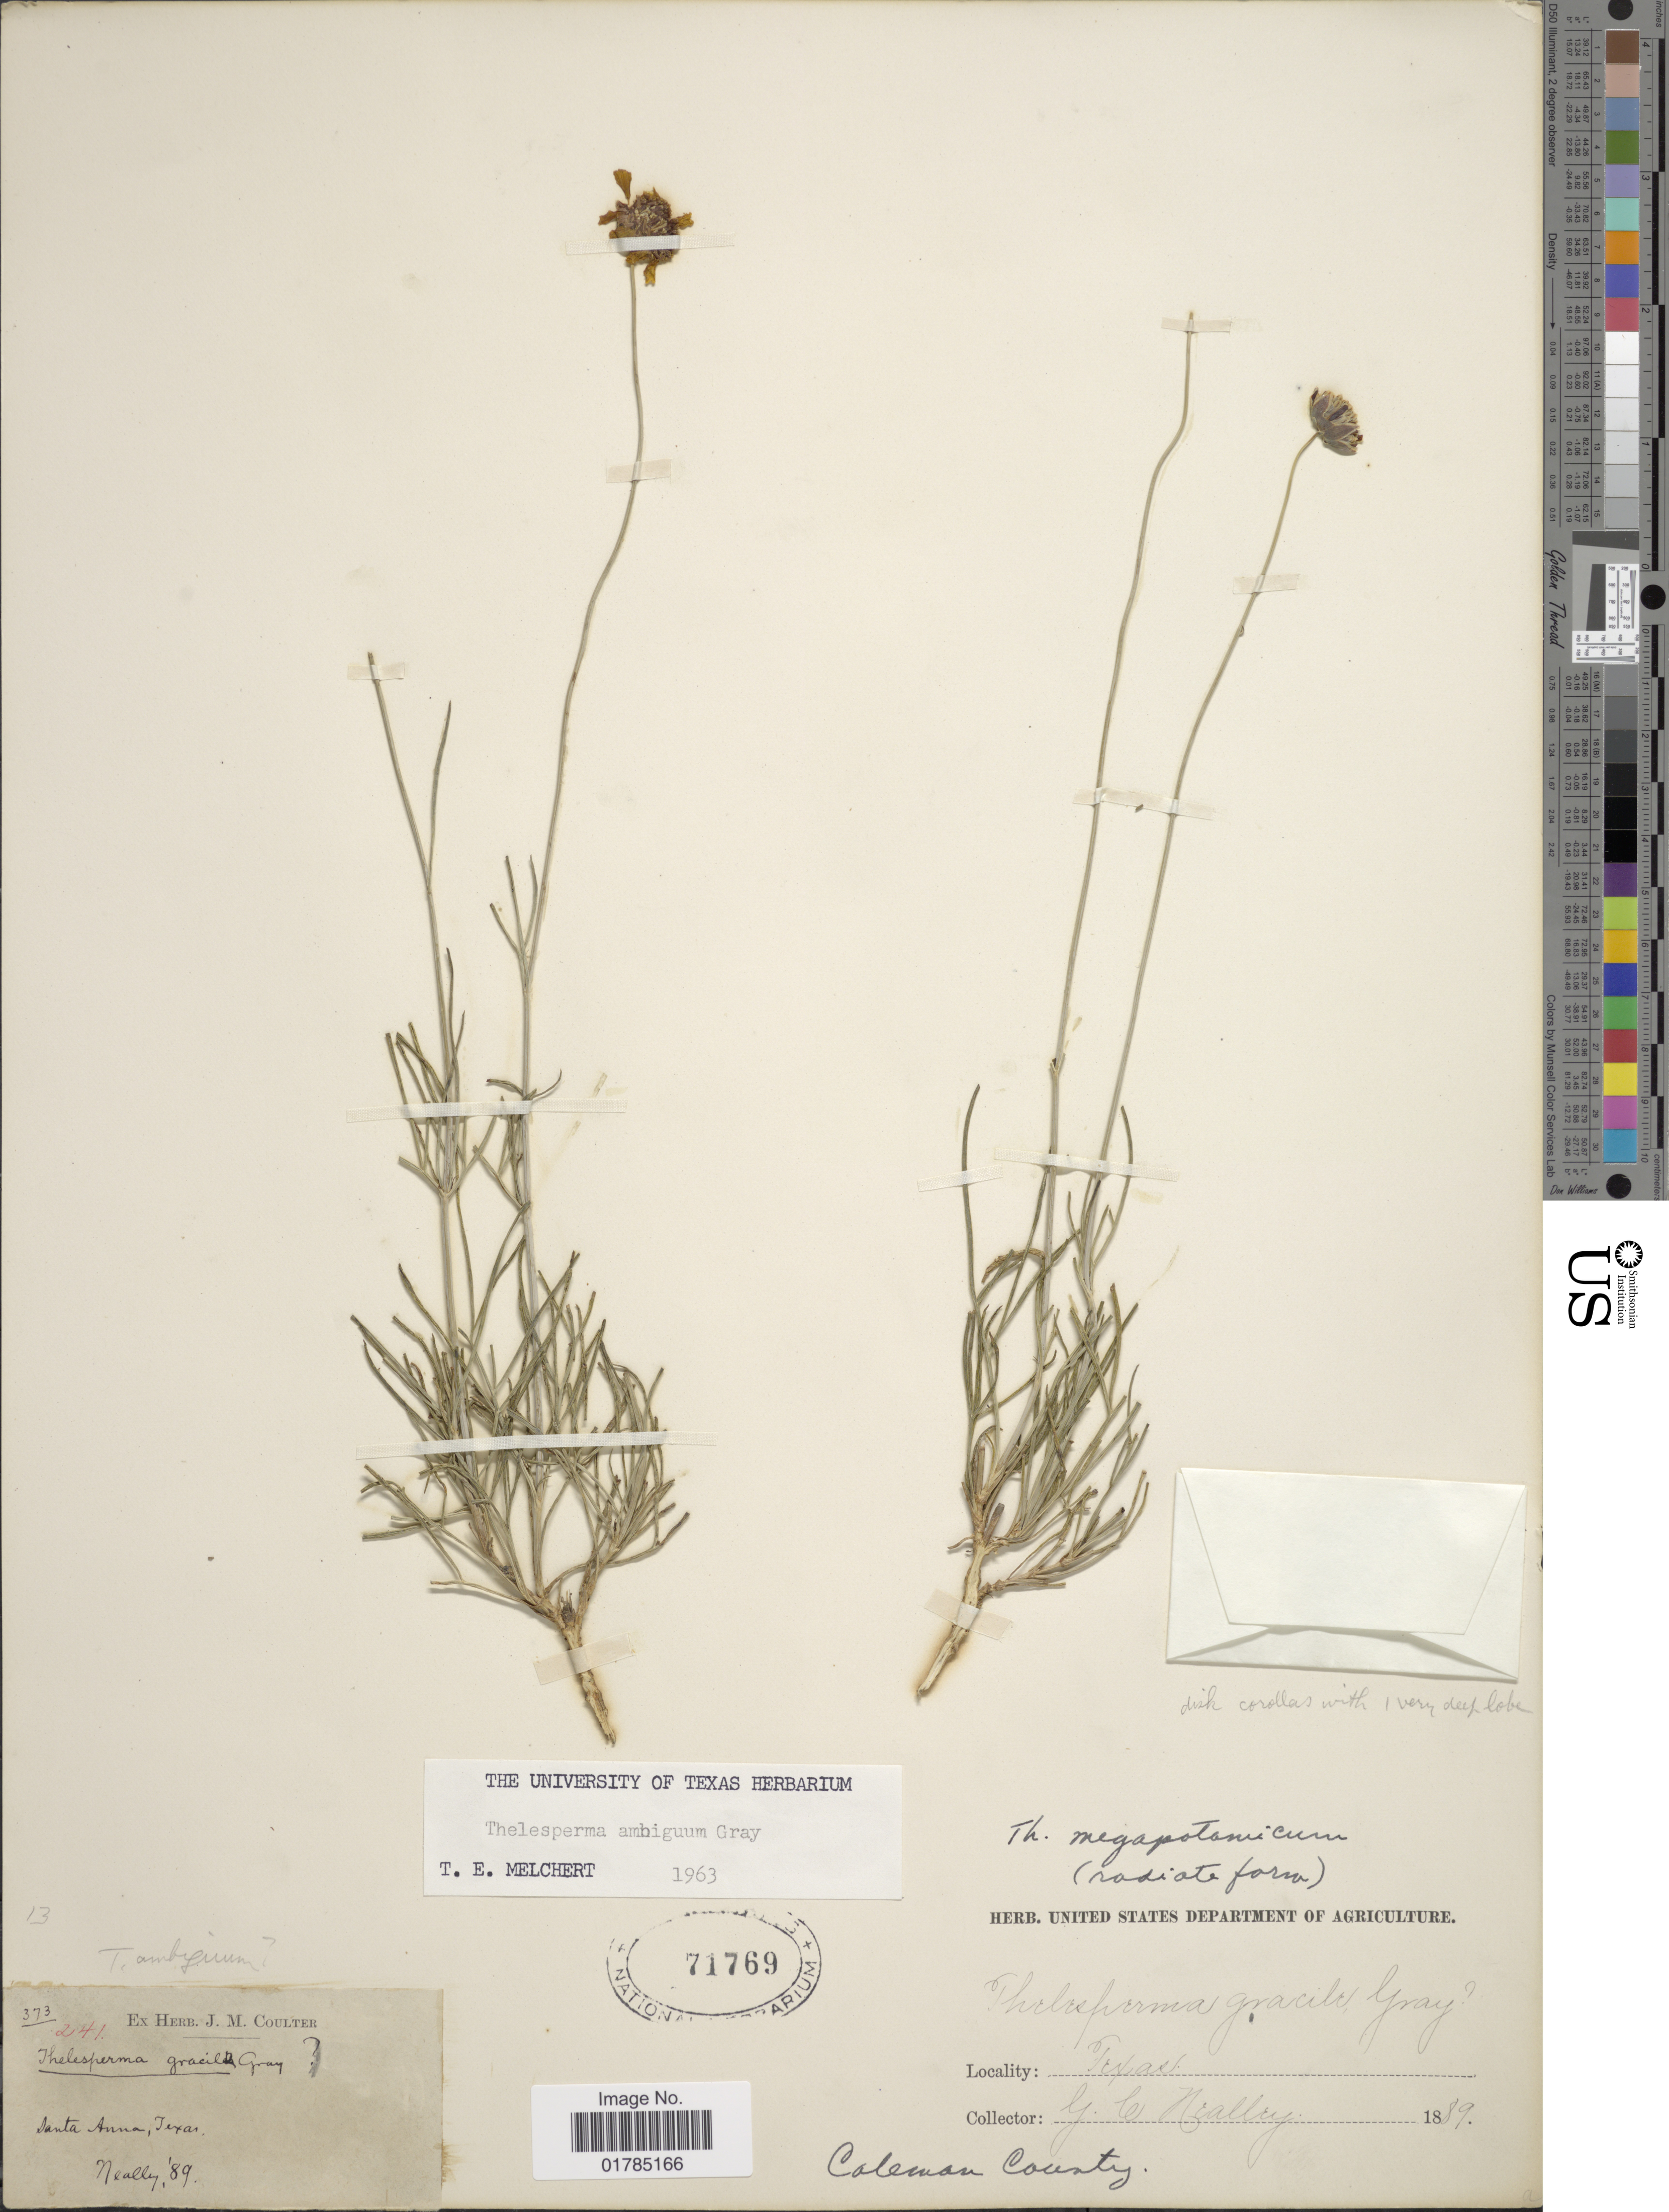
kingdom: Plantae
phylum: Tracheophyta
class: Magnoliopsida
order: Asterales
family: Asteraceae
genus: Thelesperma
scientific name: Thelesperma ambiguum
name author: A. Gray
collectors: G. C. Nealley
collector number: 373/241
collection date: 1889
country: United States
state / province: Texas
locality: Santa Anna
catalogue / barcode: US 71769